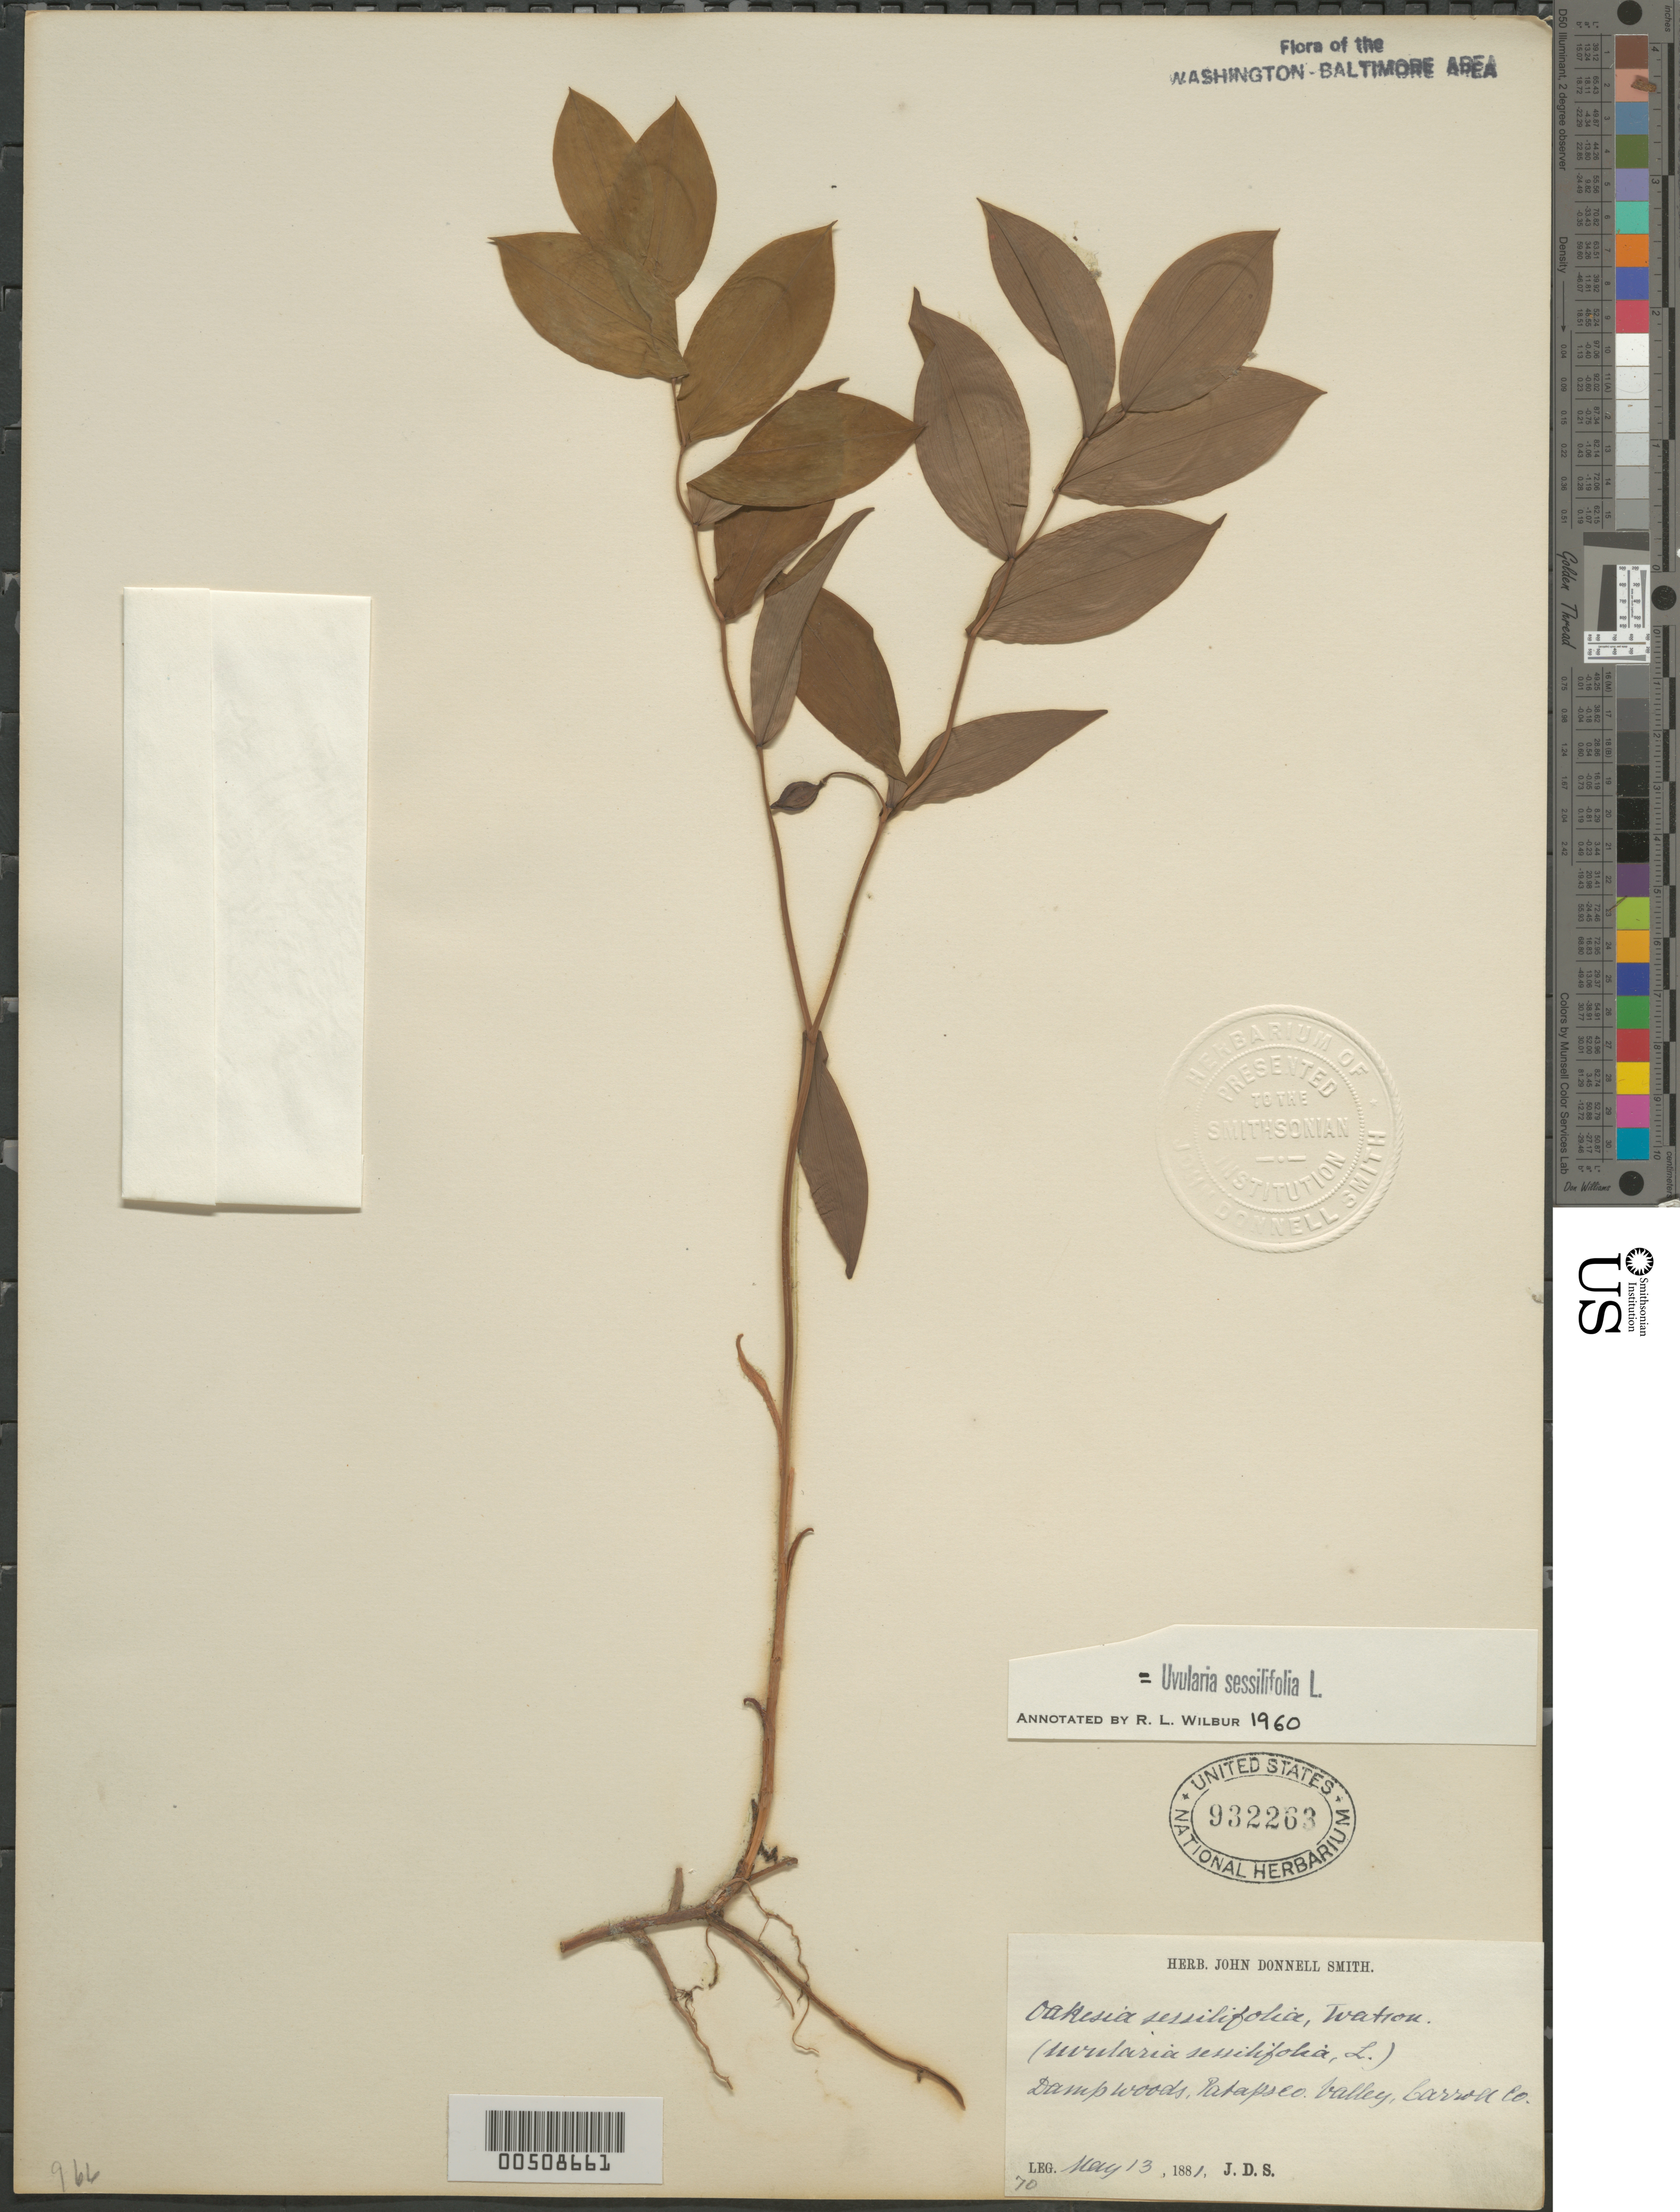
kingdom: Plantae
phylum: Tracheophyta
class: Liliopsida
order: Liliales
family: Colchicaceae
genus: Uvularia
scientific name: Uvularia sessilifolia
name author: L.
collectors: J. Donnell Smith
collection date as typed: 13 May 1881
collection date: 1881-05-13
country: United States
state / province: Maryland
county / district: Carroll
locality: Patapsco Valley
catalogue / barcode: US 932263